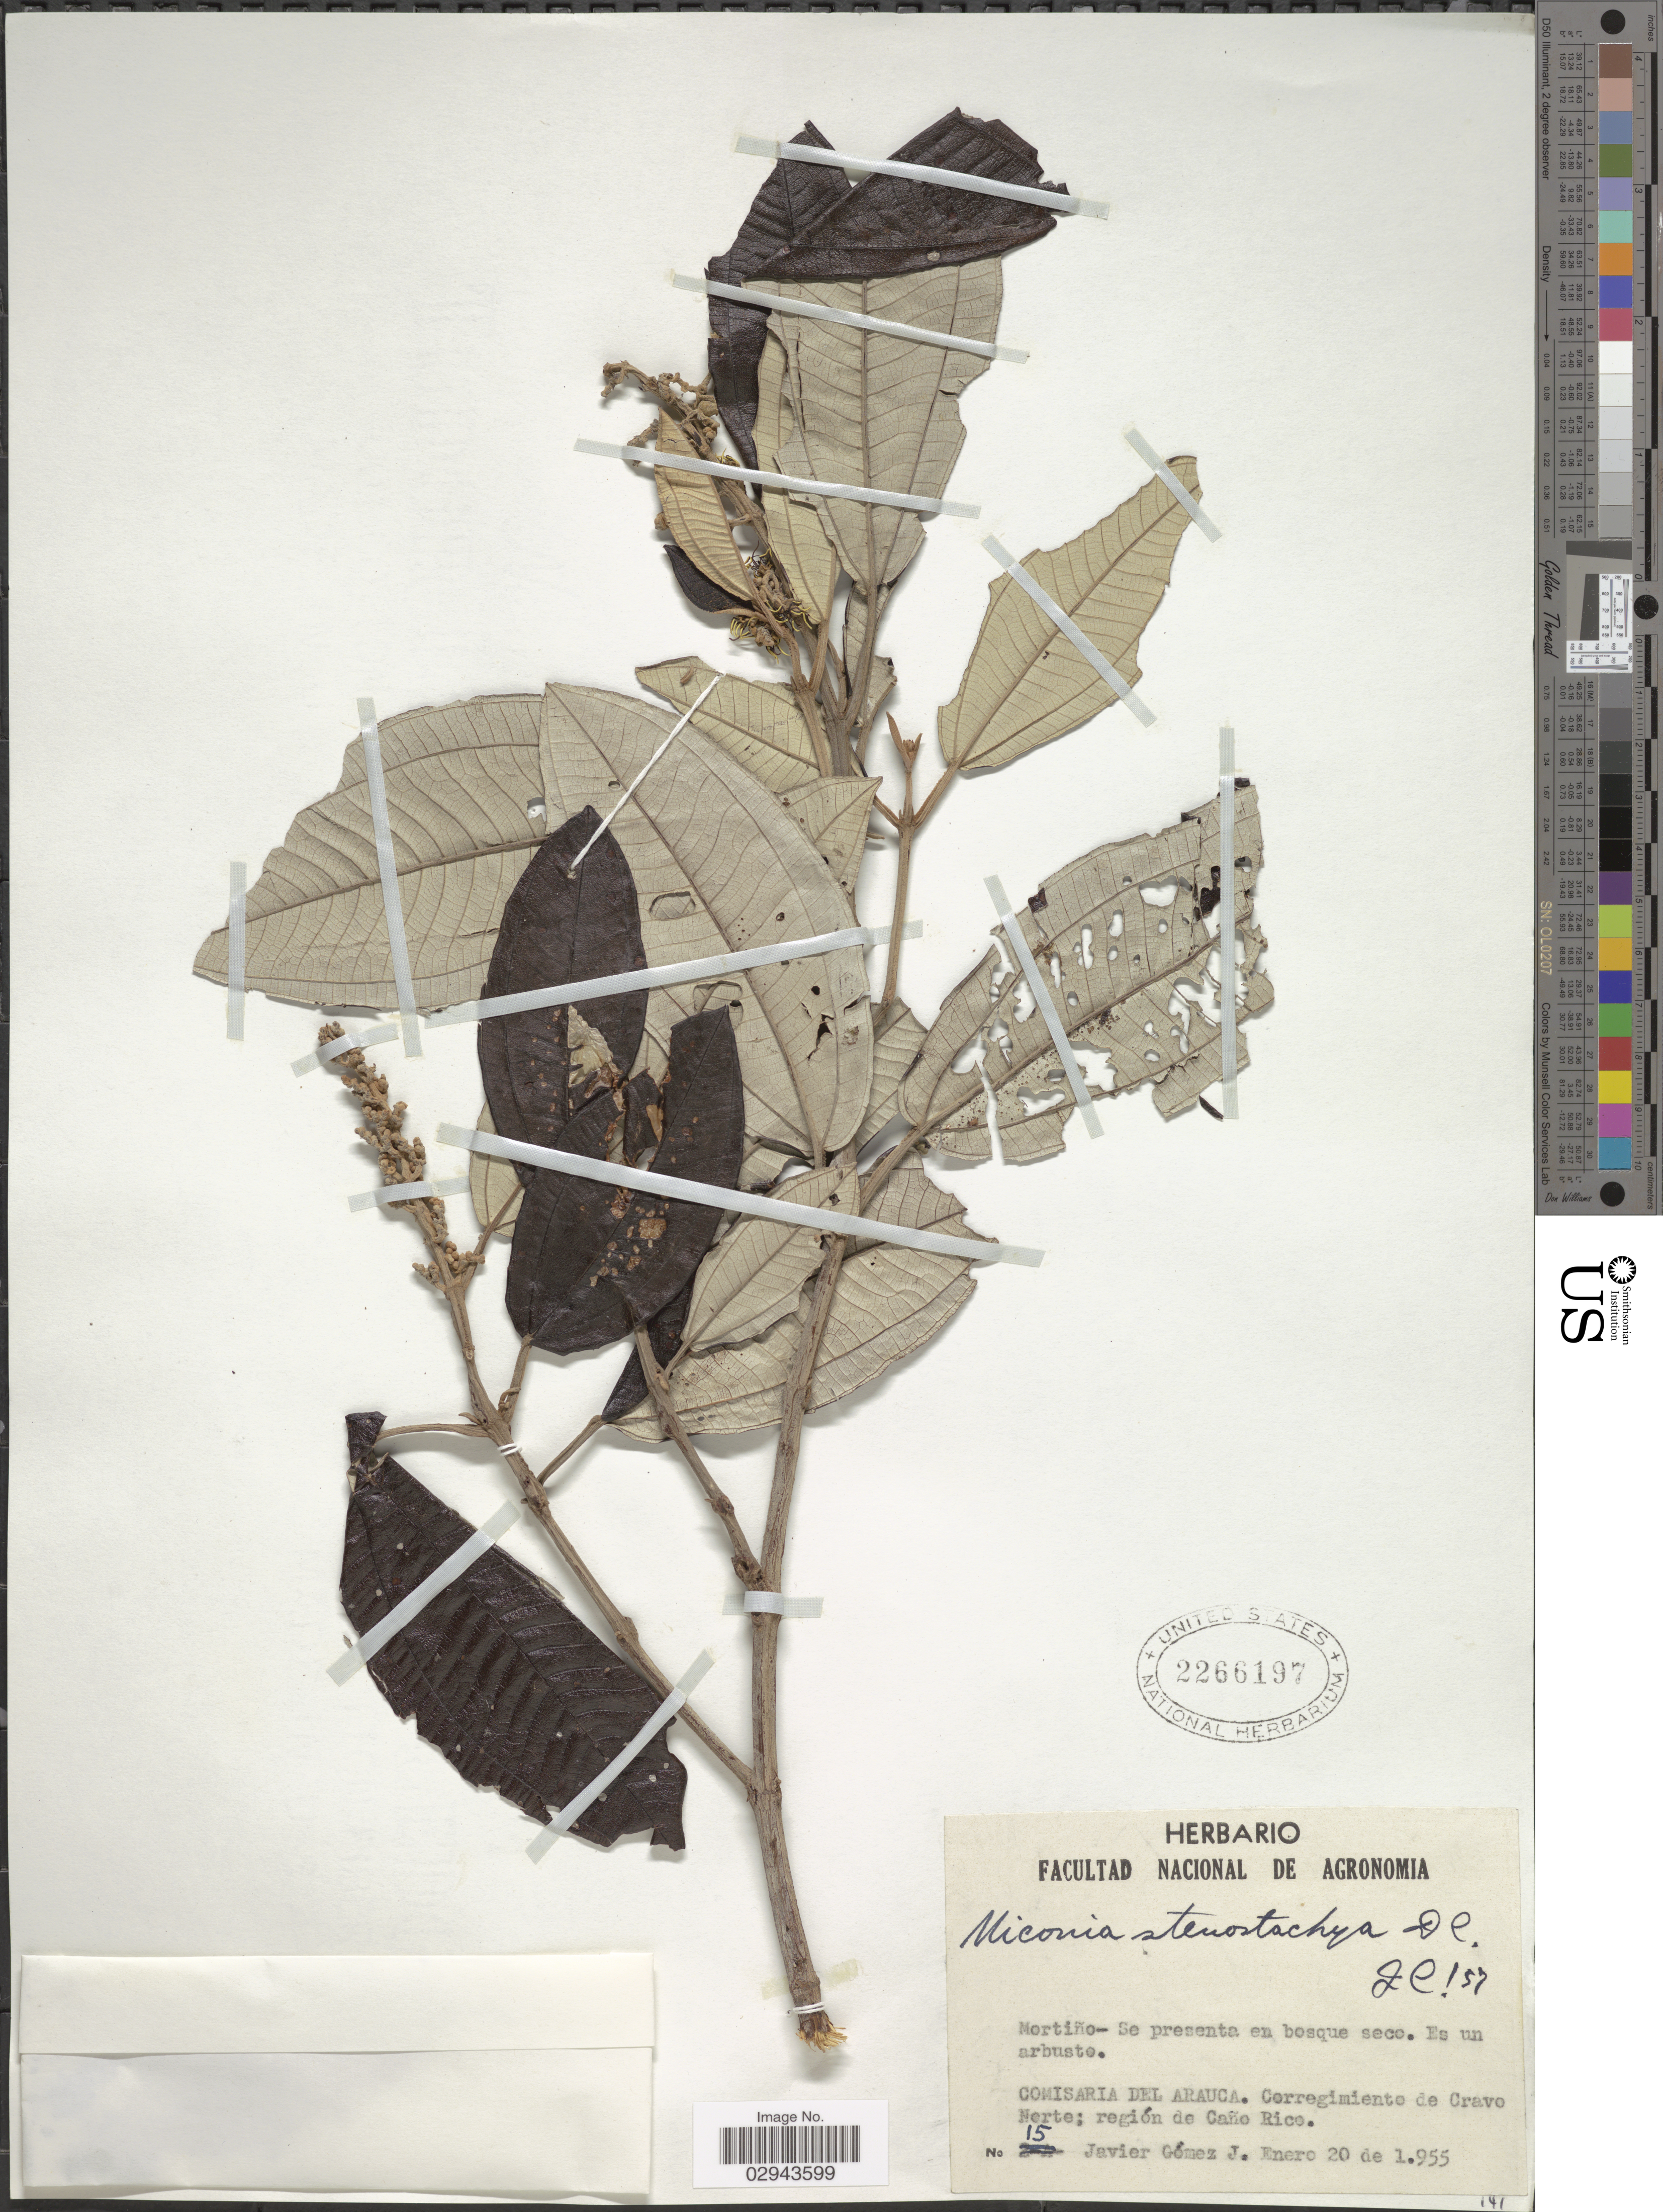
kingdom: Plantae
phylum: Tracheophyta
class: Magnoliopsida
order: Myrtales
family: Melastomataceae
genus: Miconia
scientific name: Miconia stenostachya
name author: DC.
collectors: G. Javier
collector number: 15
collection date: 1955-01-20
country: Colombia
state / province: Arauca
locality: Comisaria del Arauca. Corregimiento de Cravo Norte; región de Caño Rico.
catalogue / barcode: US 2266197